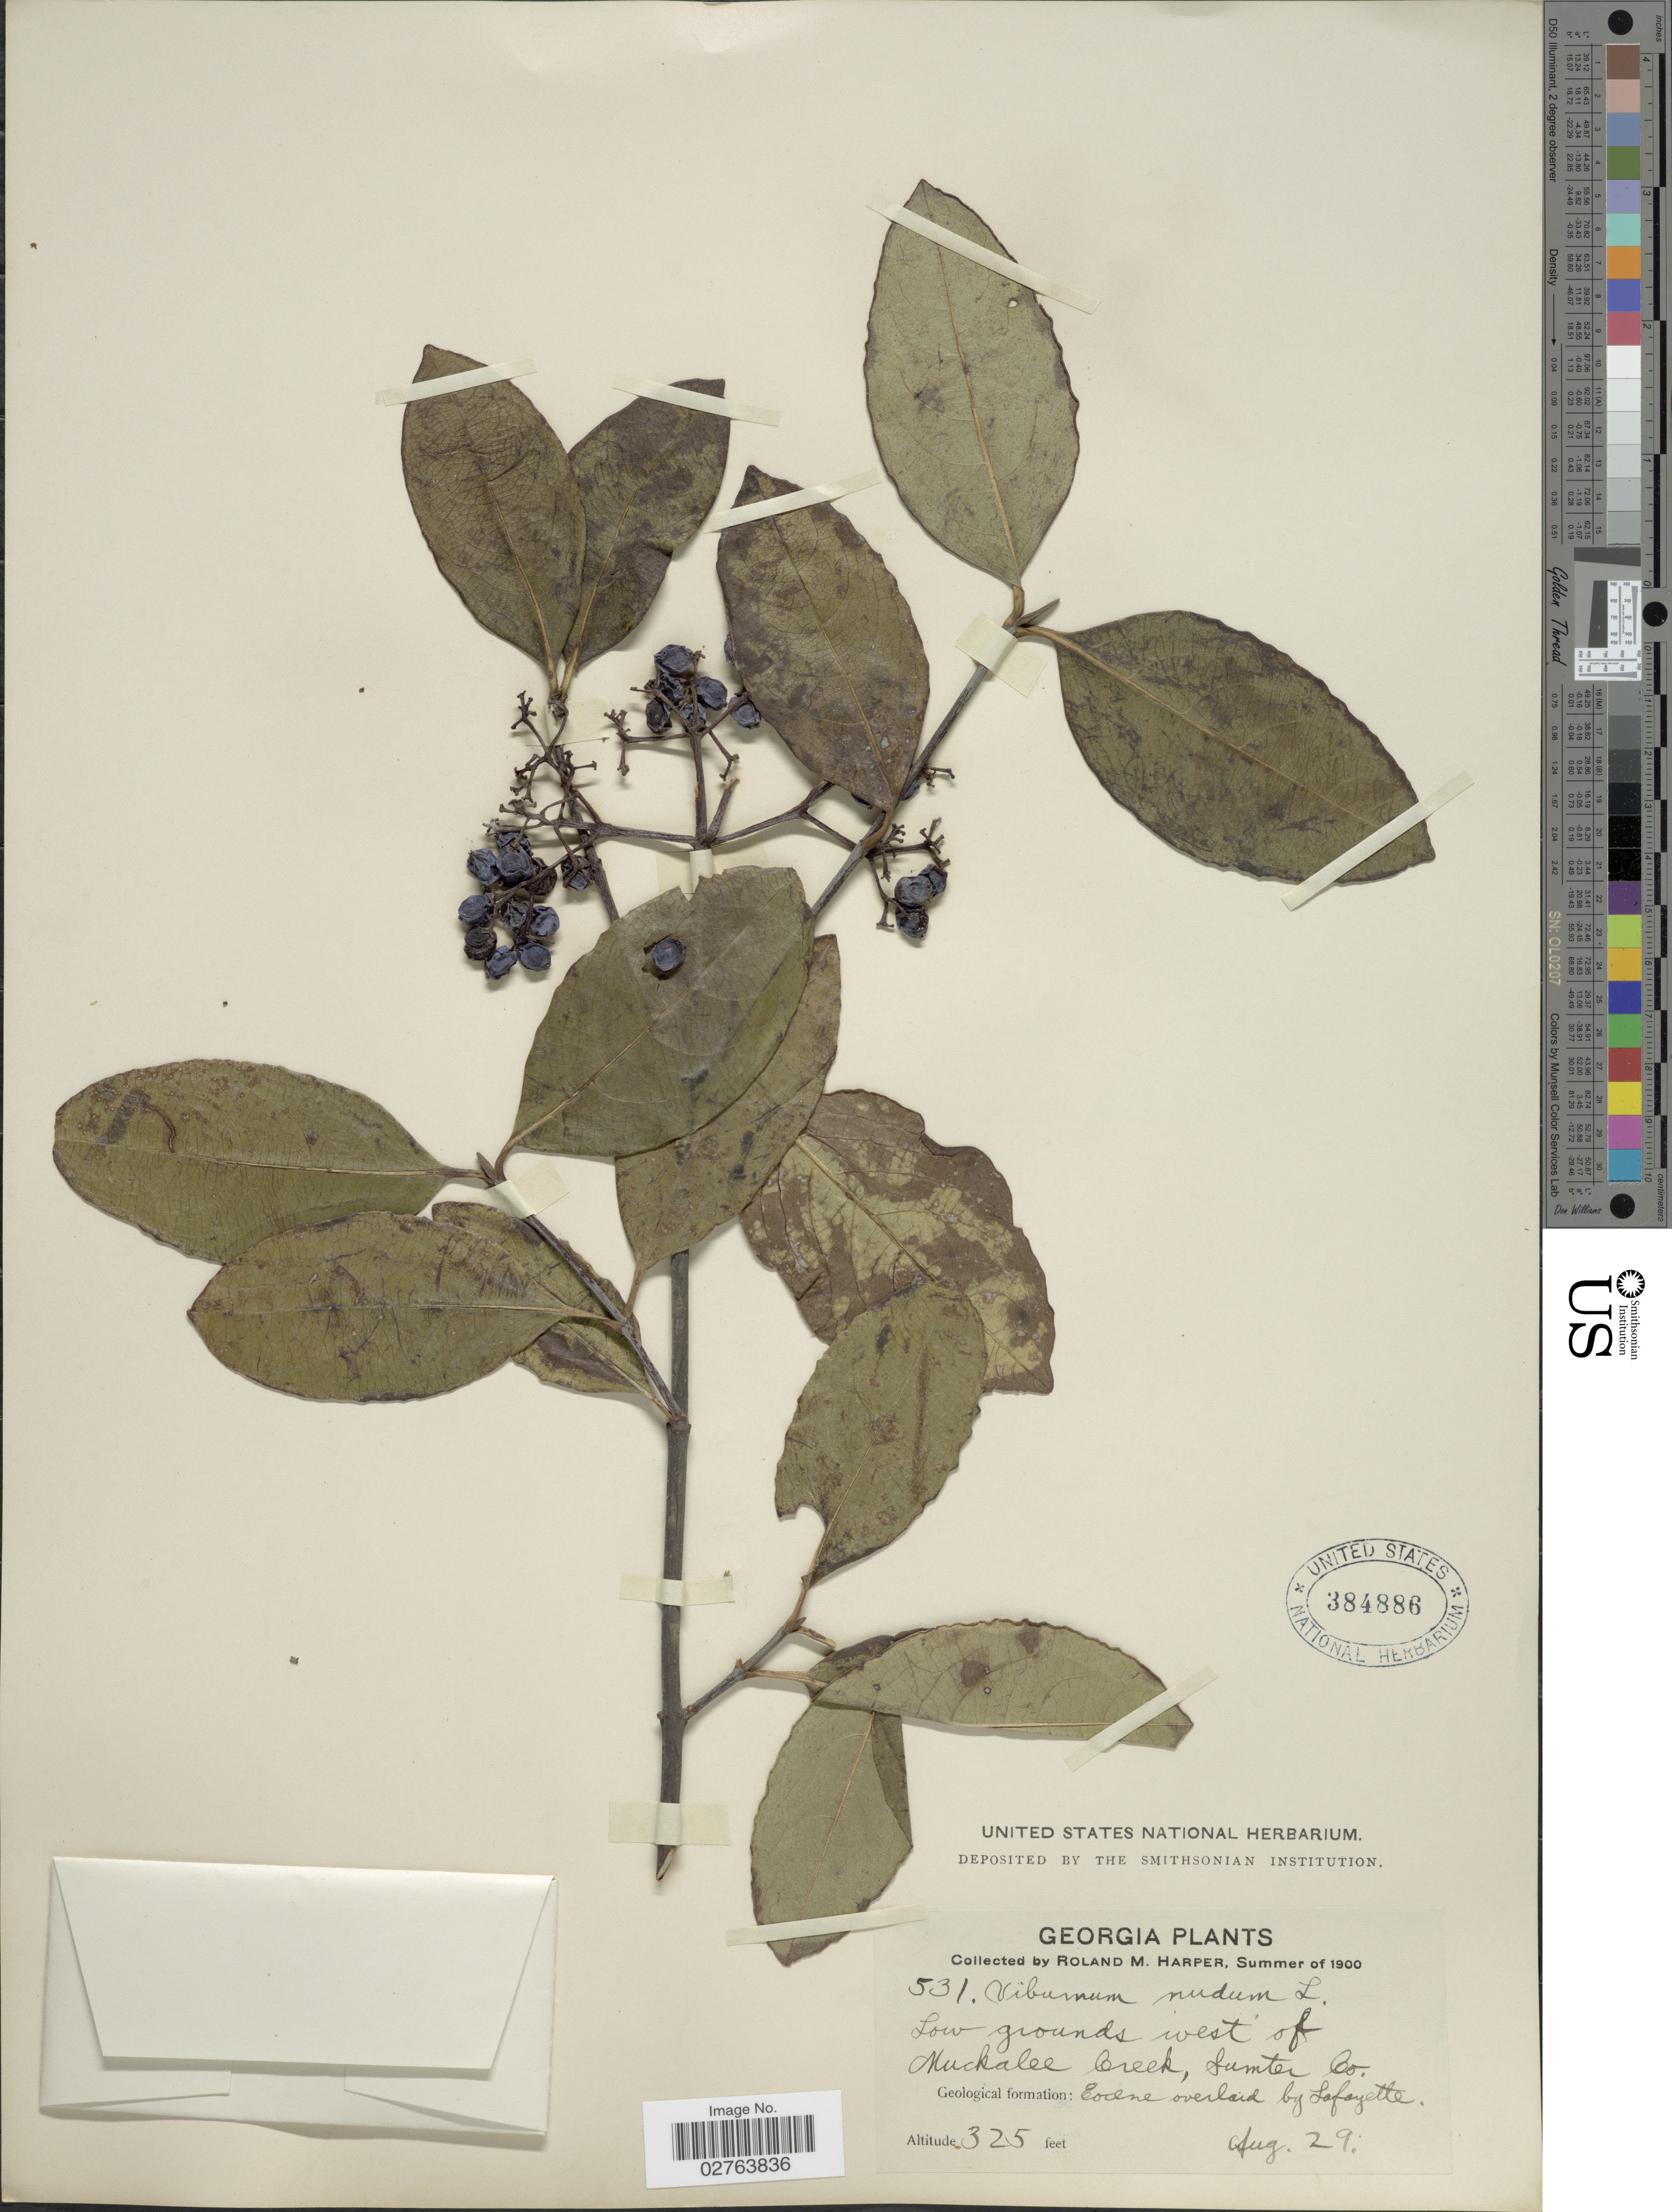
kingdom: Plantae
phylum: Tracheophyta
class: Magnoliopsida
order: Dipsacales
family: Viburnaceae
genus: Viburnum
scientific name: Viburnum nudum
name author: L.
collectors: R. M. Harper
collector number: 531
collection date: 1900-08-29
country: United States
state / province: Georgia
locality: Low grounds west of Muckalee Creek, Sumter Co. Geological formation: Eocene overlaid by Lafayette.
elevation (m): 99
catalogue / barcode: US 384886